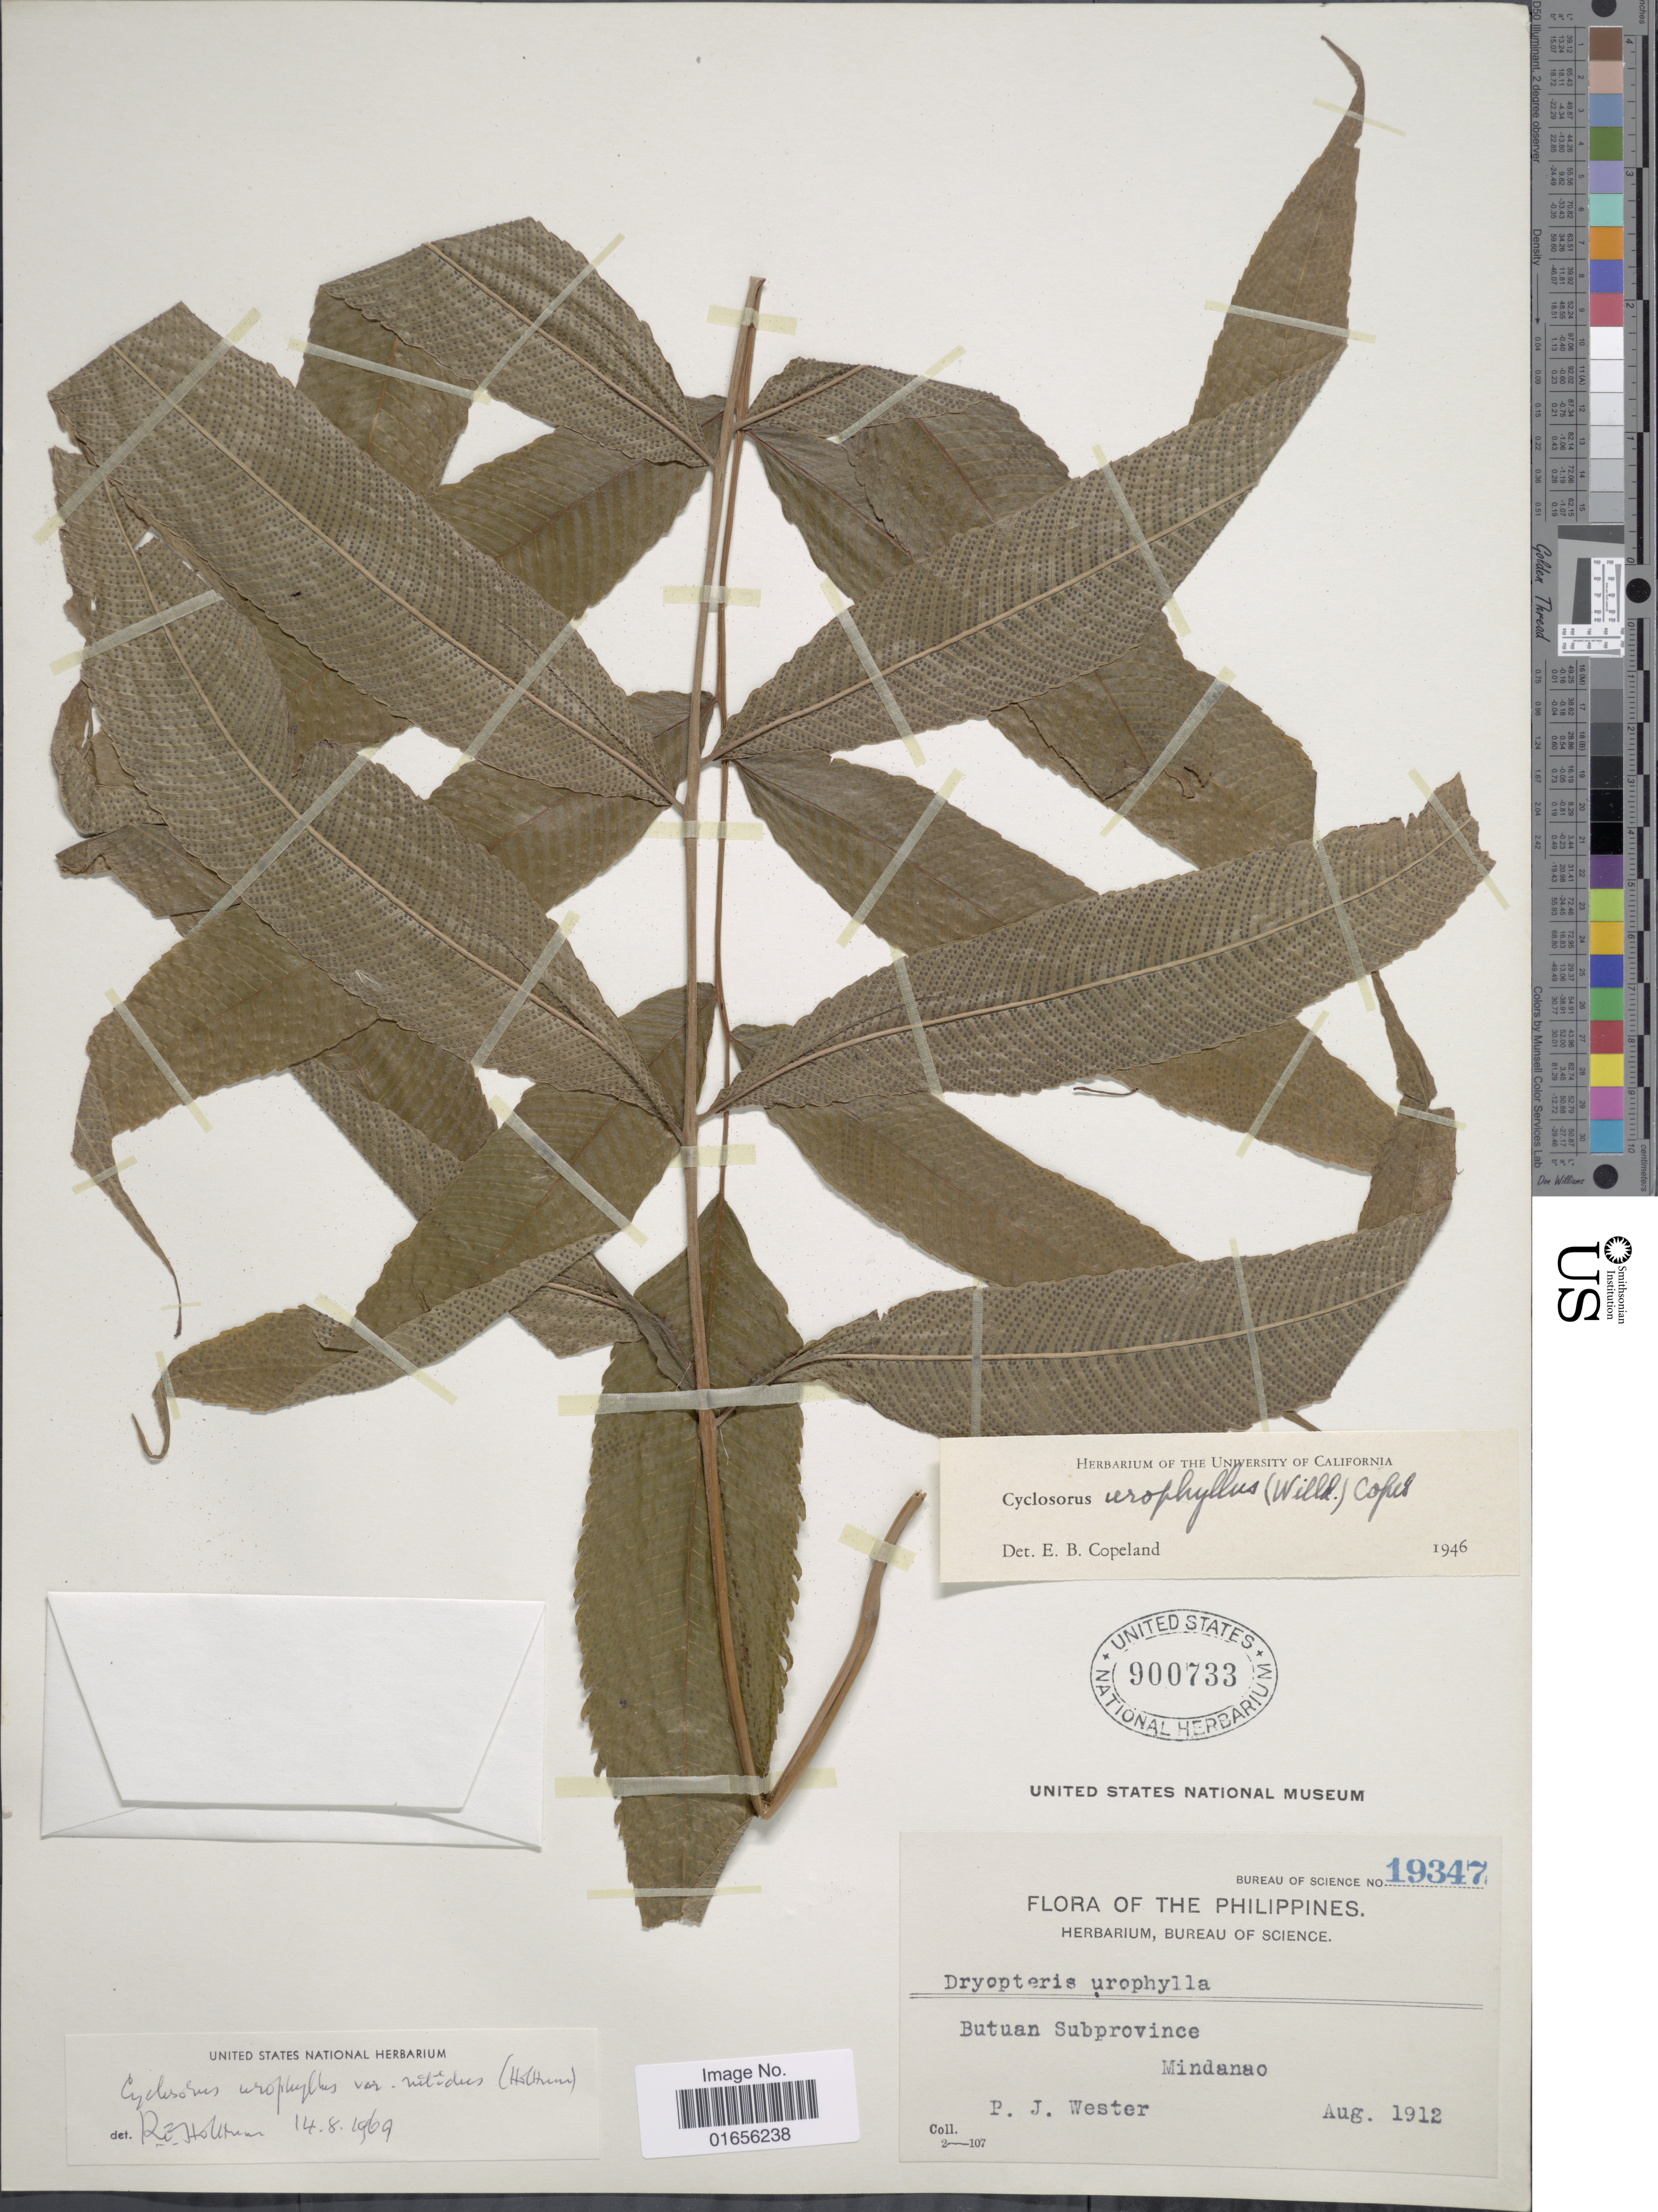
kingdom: Plantae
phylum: Tracheophyta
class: Polypodiopsida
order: Polypodiales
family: Thelypteridaceae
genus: Pronephrium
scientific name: Pronephrium nitidum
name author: Holttum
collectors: P. J. Wester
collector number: Bureau of Science 19347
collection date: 1912-08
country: Philippines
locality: The Philippines, Butuan Subprovince, Mindanao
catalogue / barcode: US 900733